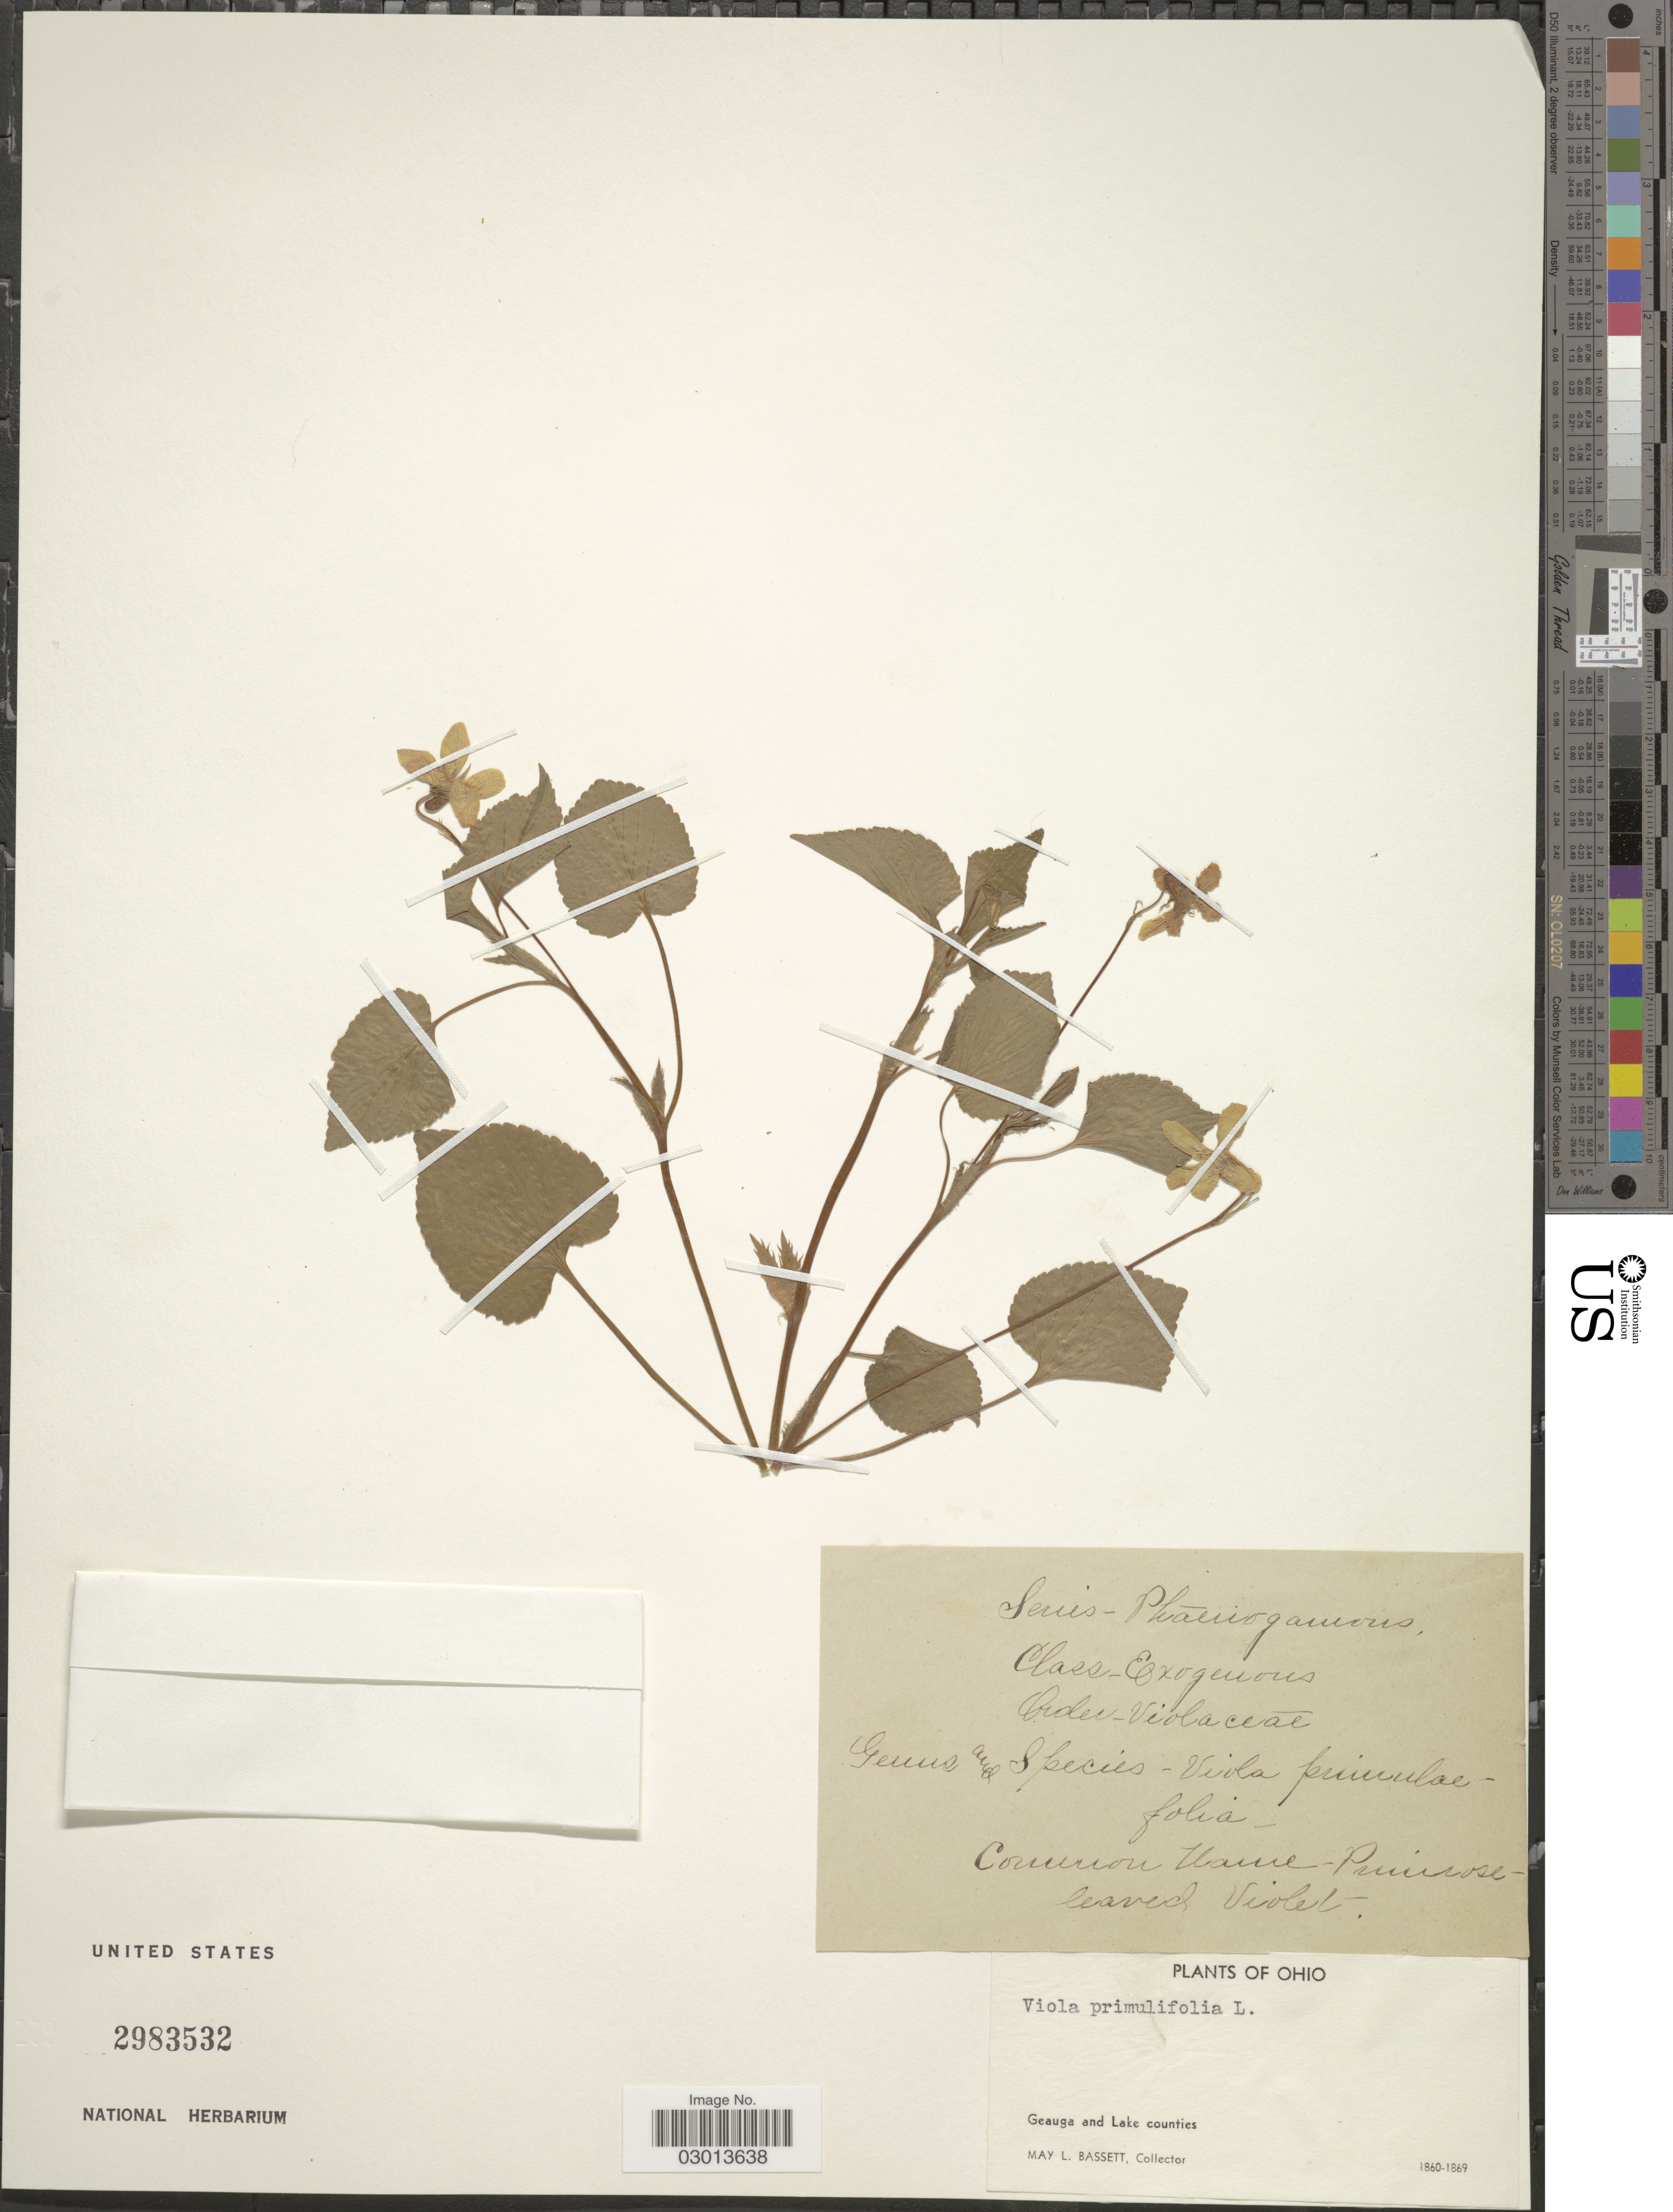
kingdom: Plantae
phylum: Tracheophyta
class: Magnoliopsida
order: Malpighiales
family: Violaceae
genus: Viola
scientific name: Viola primulifolia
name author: L.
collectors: M. L. Bassett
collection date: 1860/1869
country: United States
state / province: Ohio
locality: Geauga and Lake counties.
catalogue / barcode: US 2983532